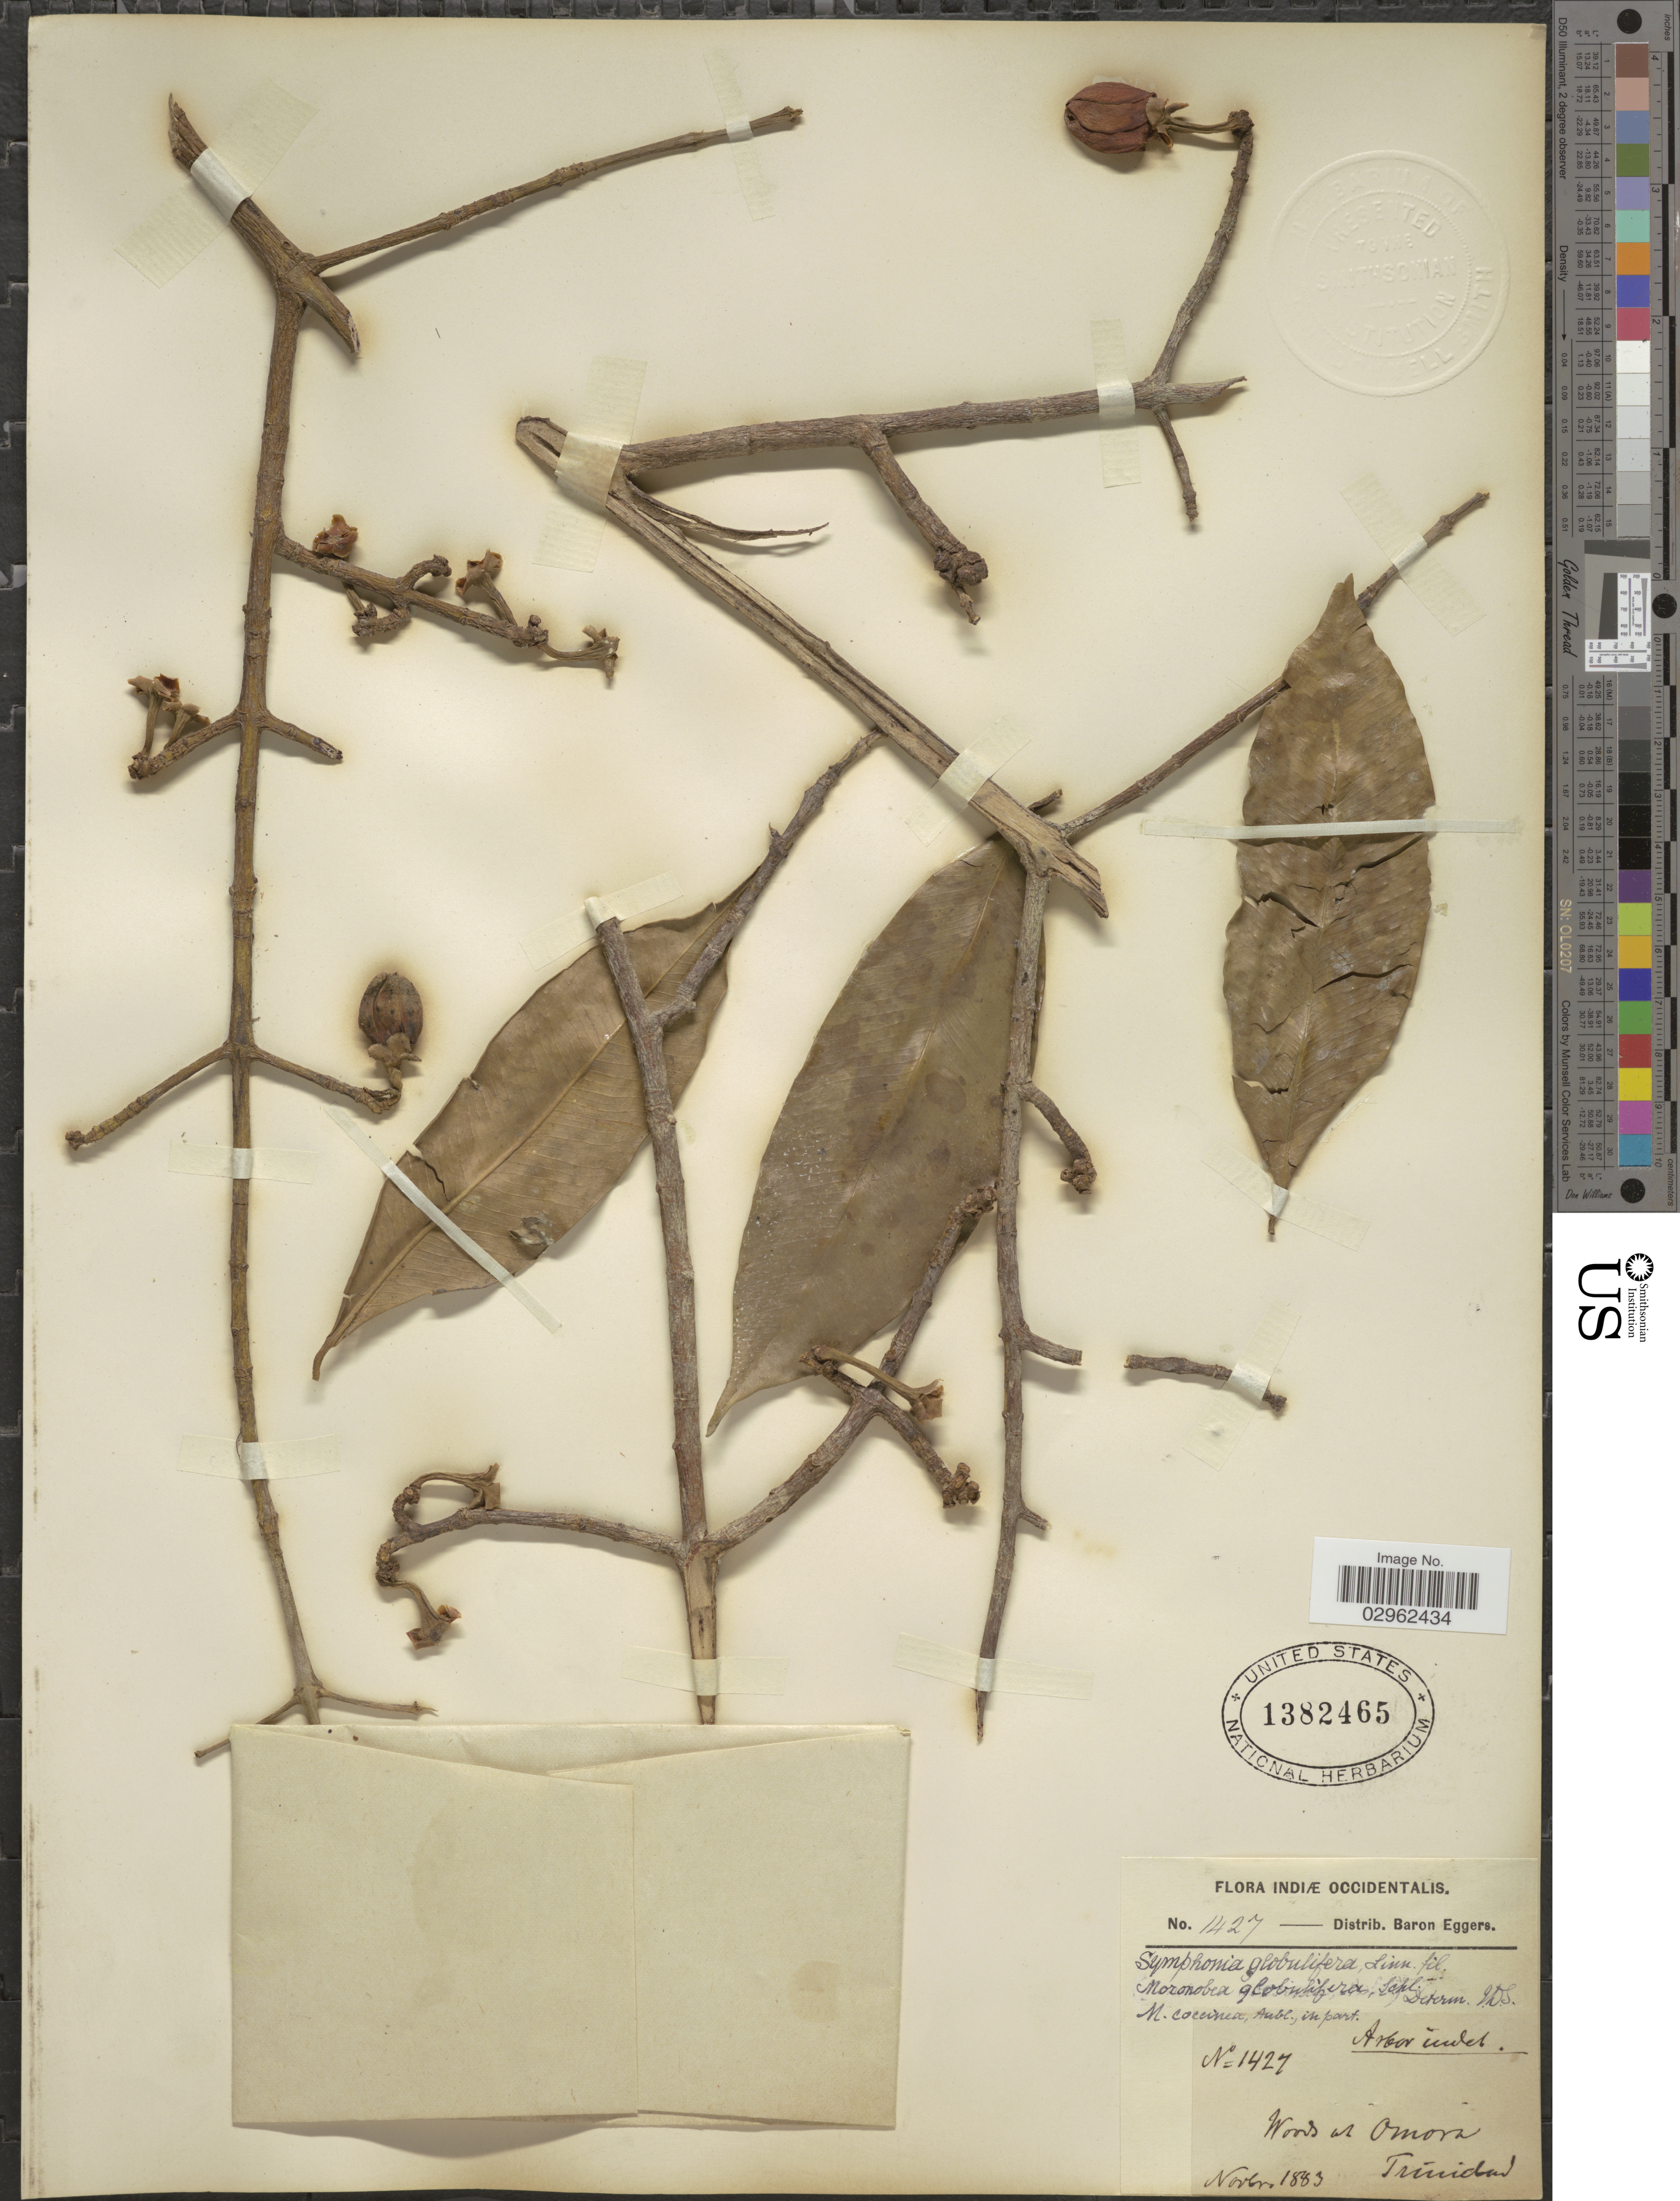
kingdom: Plantae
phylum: Tracheophyta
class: Magnoliopsida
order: Malpighiales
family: Clusiaceae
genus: Symphonia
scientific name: Symphonia globulifera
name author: L. f.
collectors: B. Eggers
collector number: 1427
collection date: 1883-11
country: Trinidad and Tobago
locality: Indiae Occidentalis. Woods at Omora. Trinidad.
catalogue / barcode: US 1382465